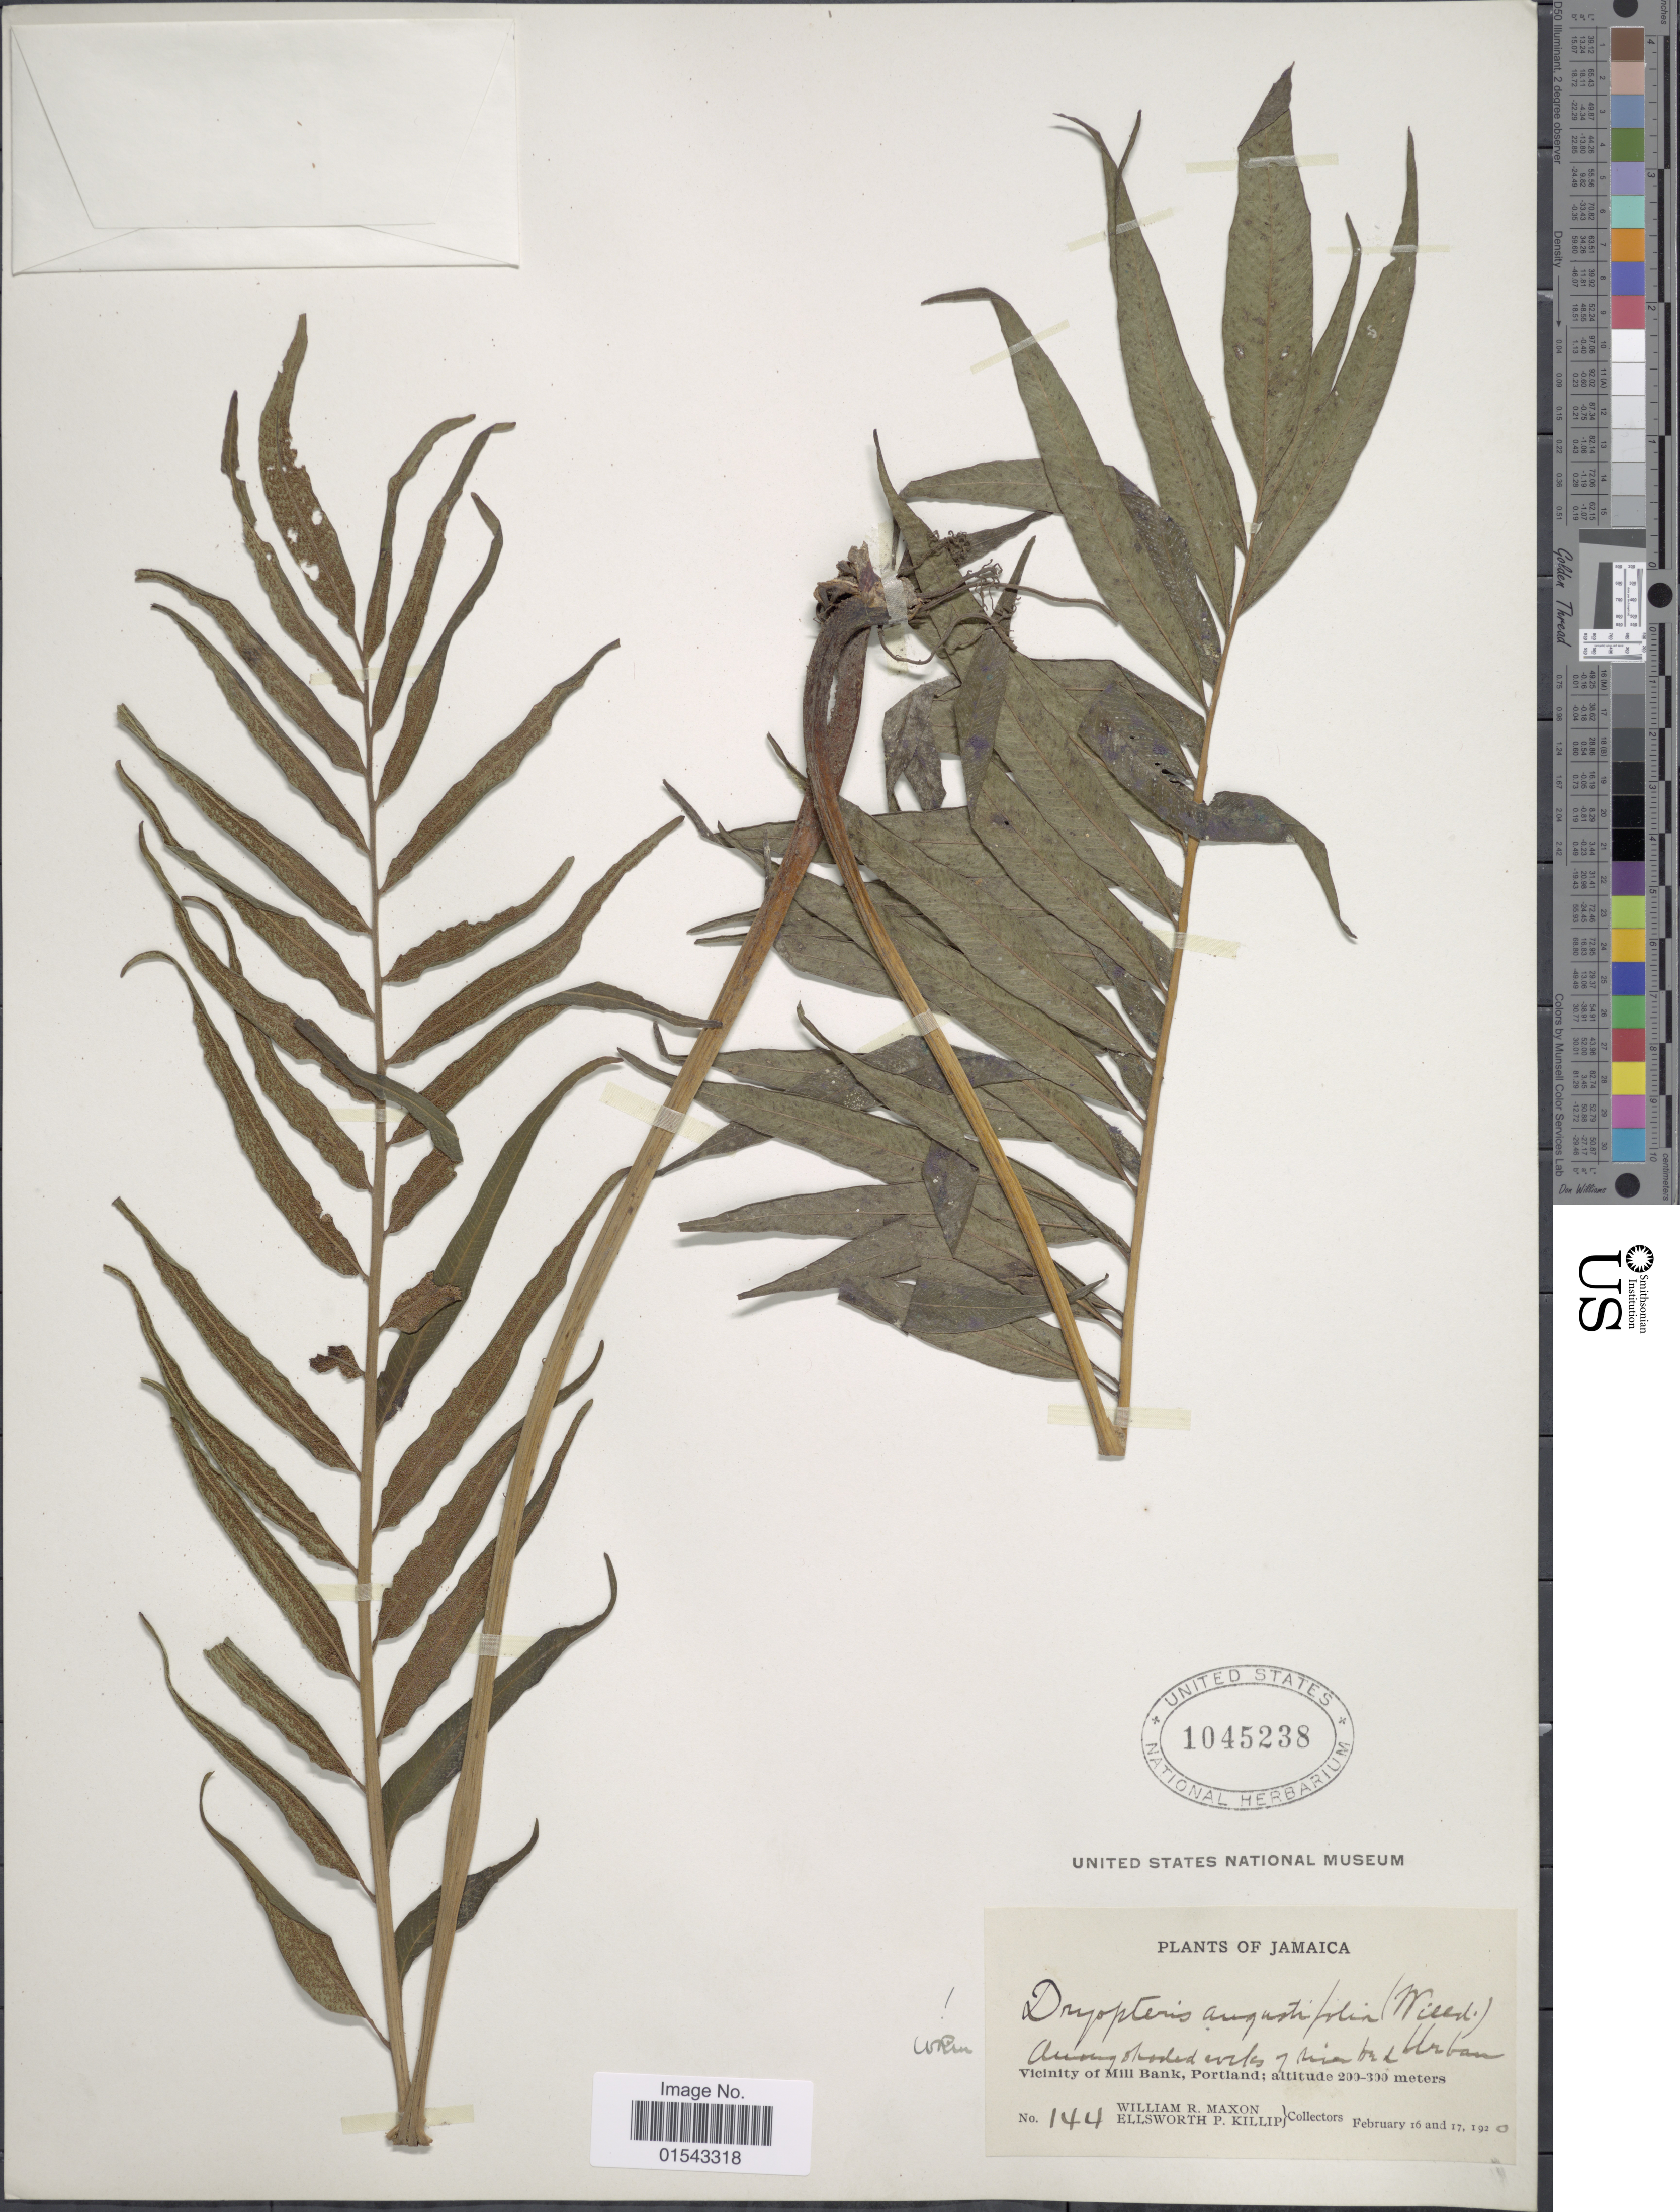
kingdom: Plantae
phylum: Tracheophyta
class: Polypodiopsida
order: Polypodiales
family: Thelypteridaceae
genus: Meniscium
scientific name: Meniscium angustifolium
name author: Willd.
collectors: W. R. Maxon & E. P. Killip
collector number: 144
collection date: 1920-02-16/1920-02-17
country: Jamaica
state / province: Portland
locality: Jamaica, vicinity of Mill Bank, Portland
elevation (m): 200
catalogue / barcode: US 1045238